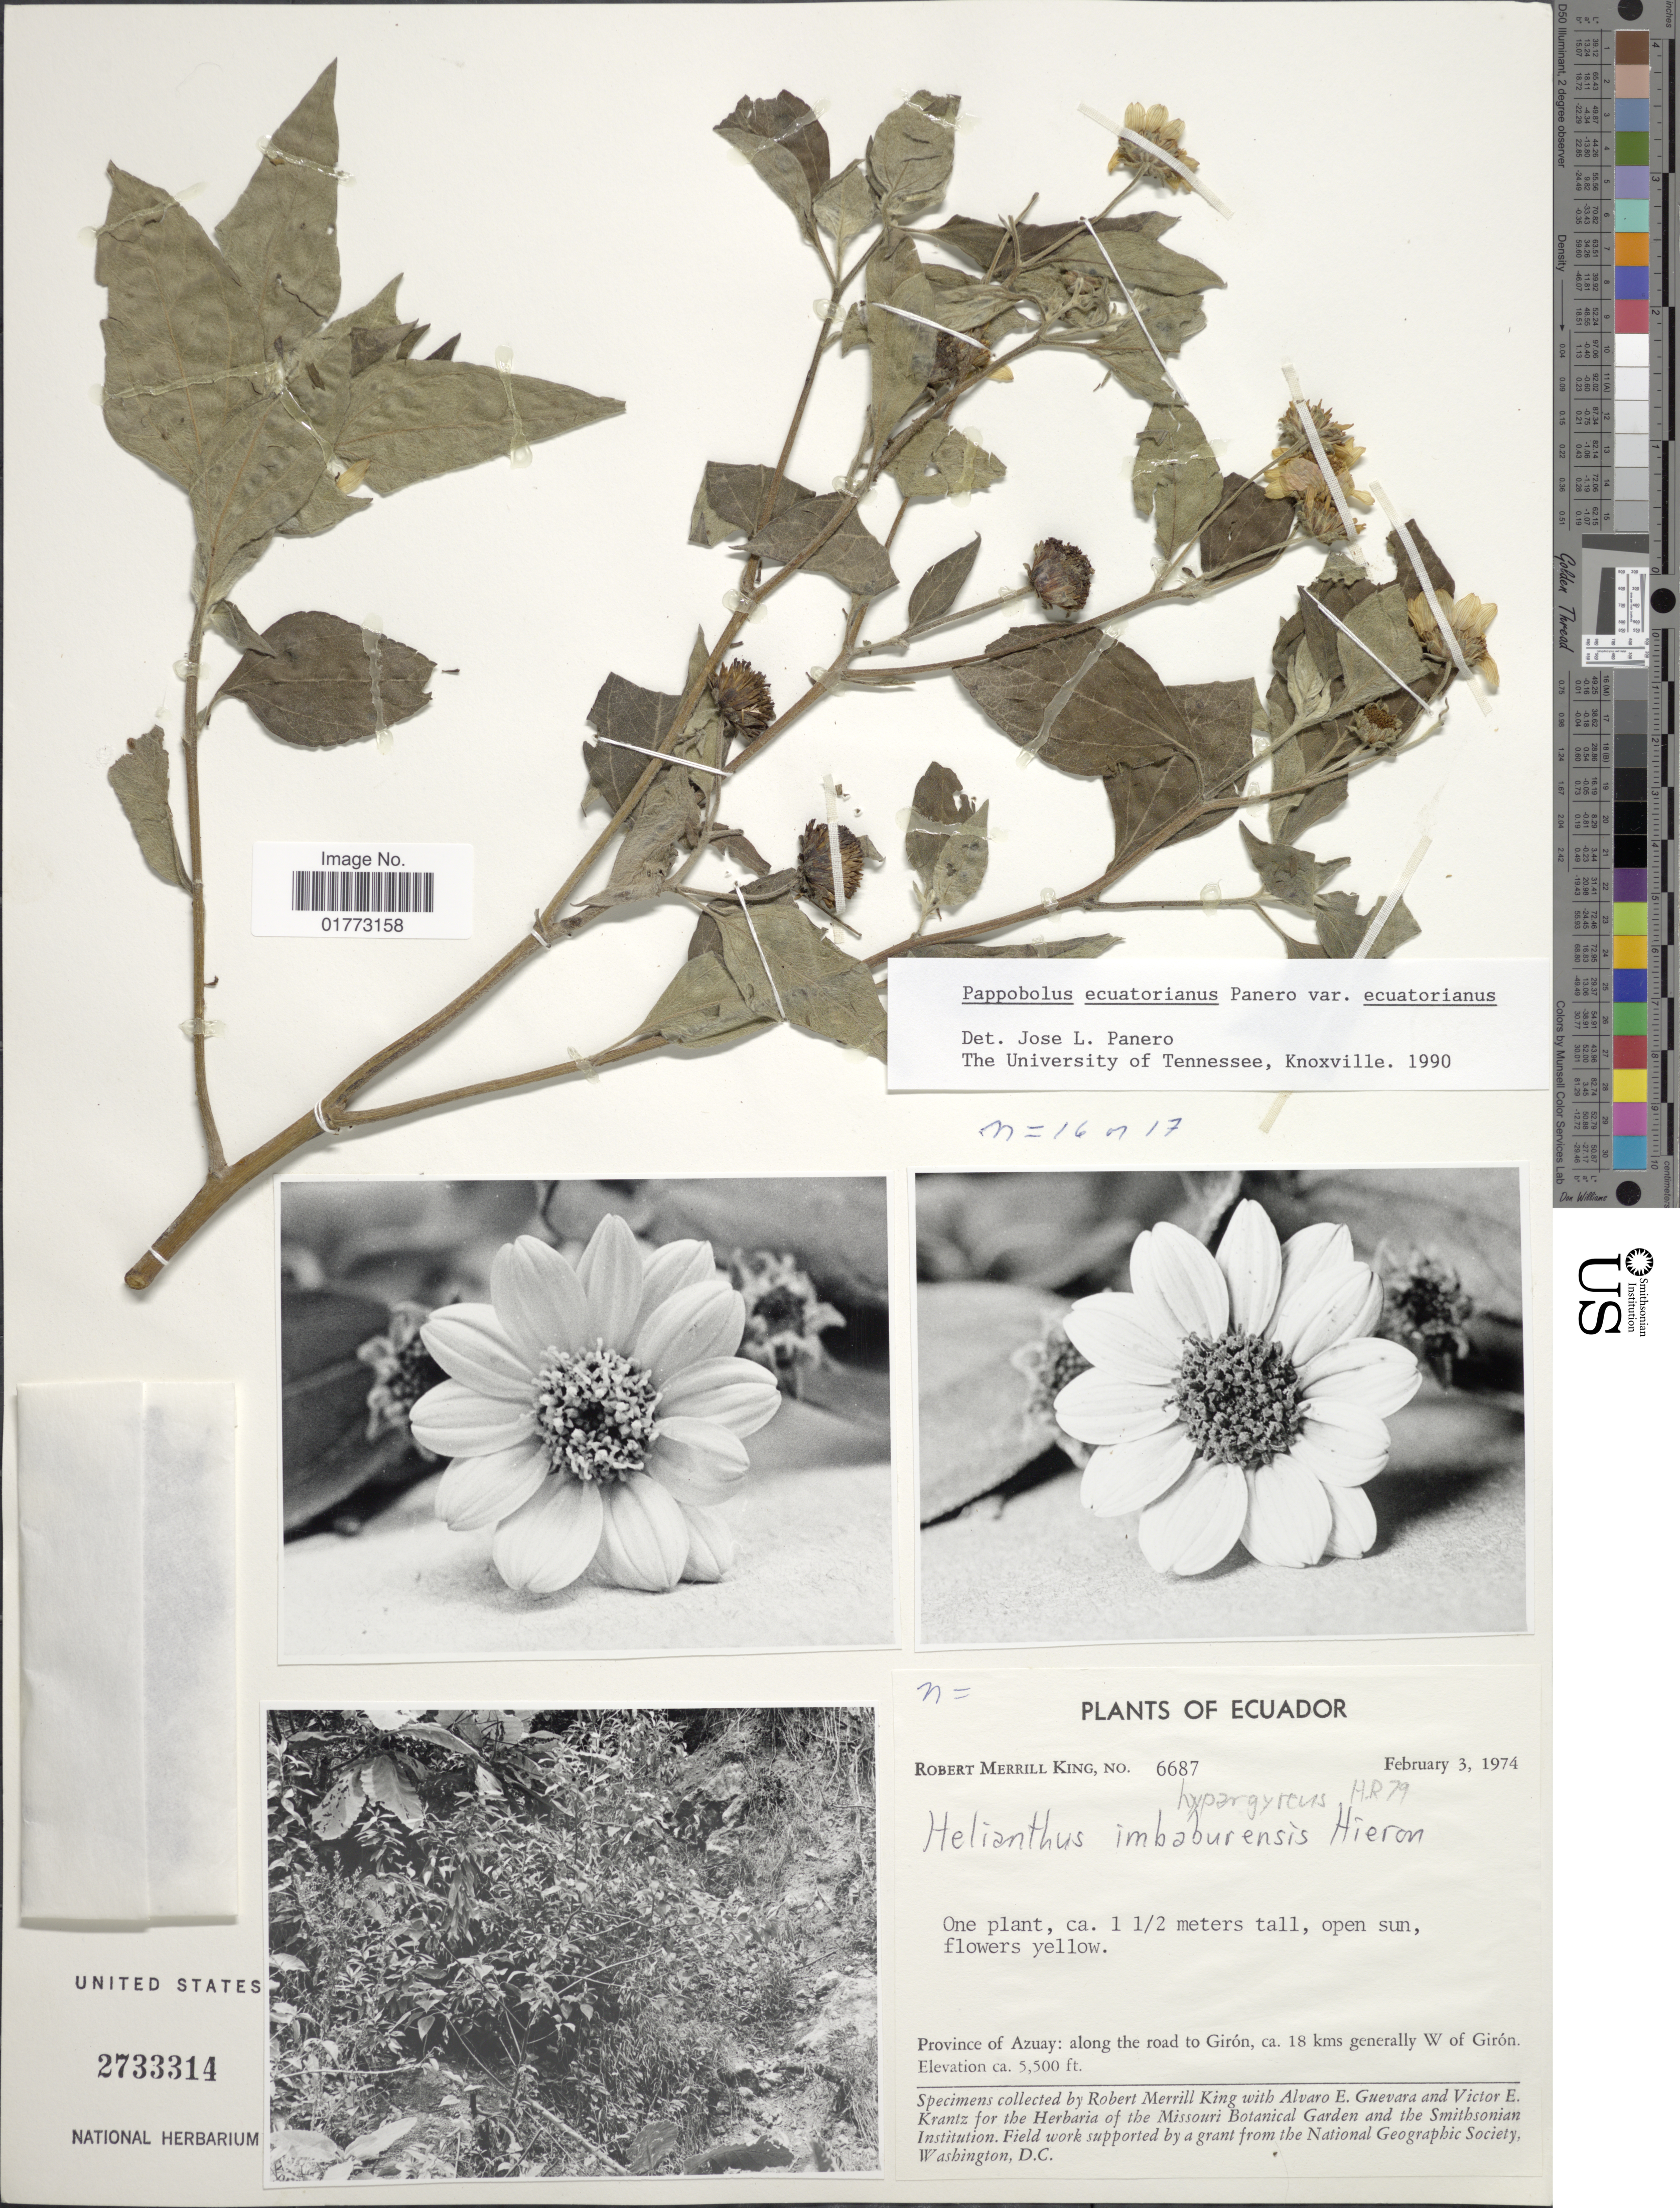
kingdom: Plantae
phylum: Tracheophyta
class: Magnoliopsida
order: Asterales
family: Asteraceae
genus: Pappobolus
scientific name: Pappobolus ecuadoriensis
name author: Panero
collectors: R. M. King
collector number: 6687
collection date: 1974-02-03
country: Ecuador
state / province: Azuay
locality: Along the road to Giron, ca. 18 kms generally W of Giron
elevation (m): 1676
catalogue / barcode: US 2733314